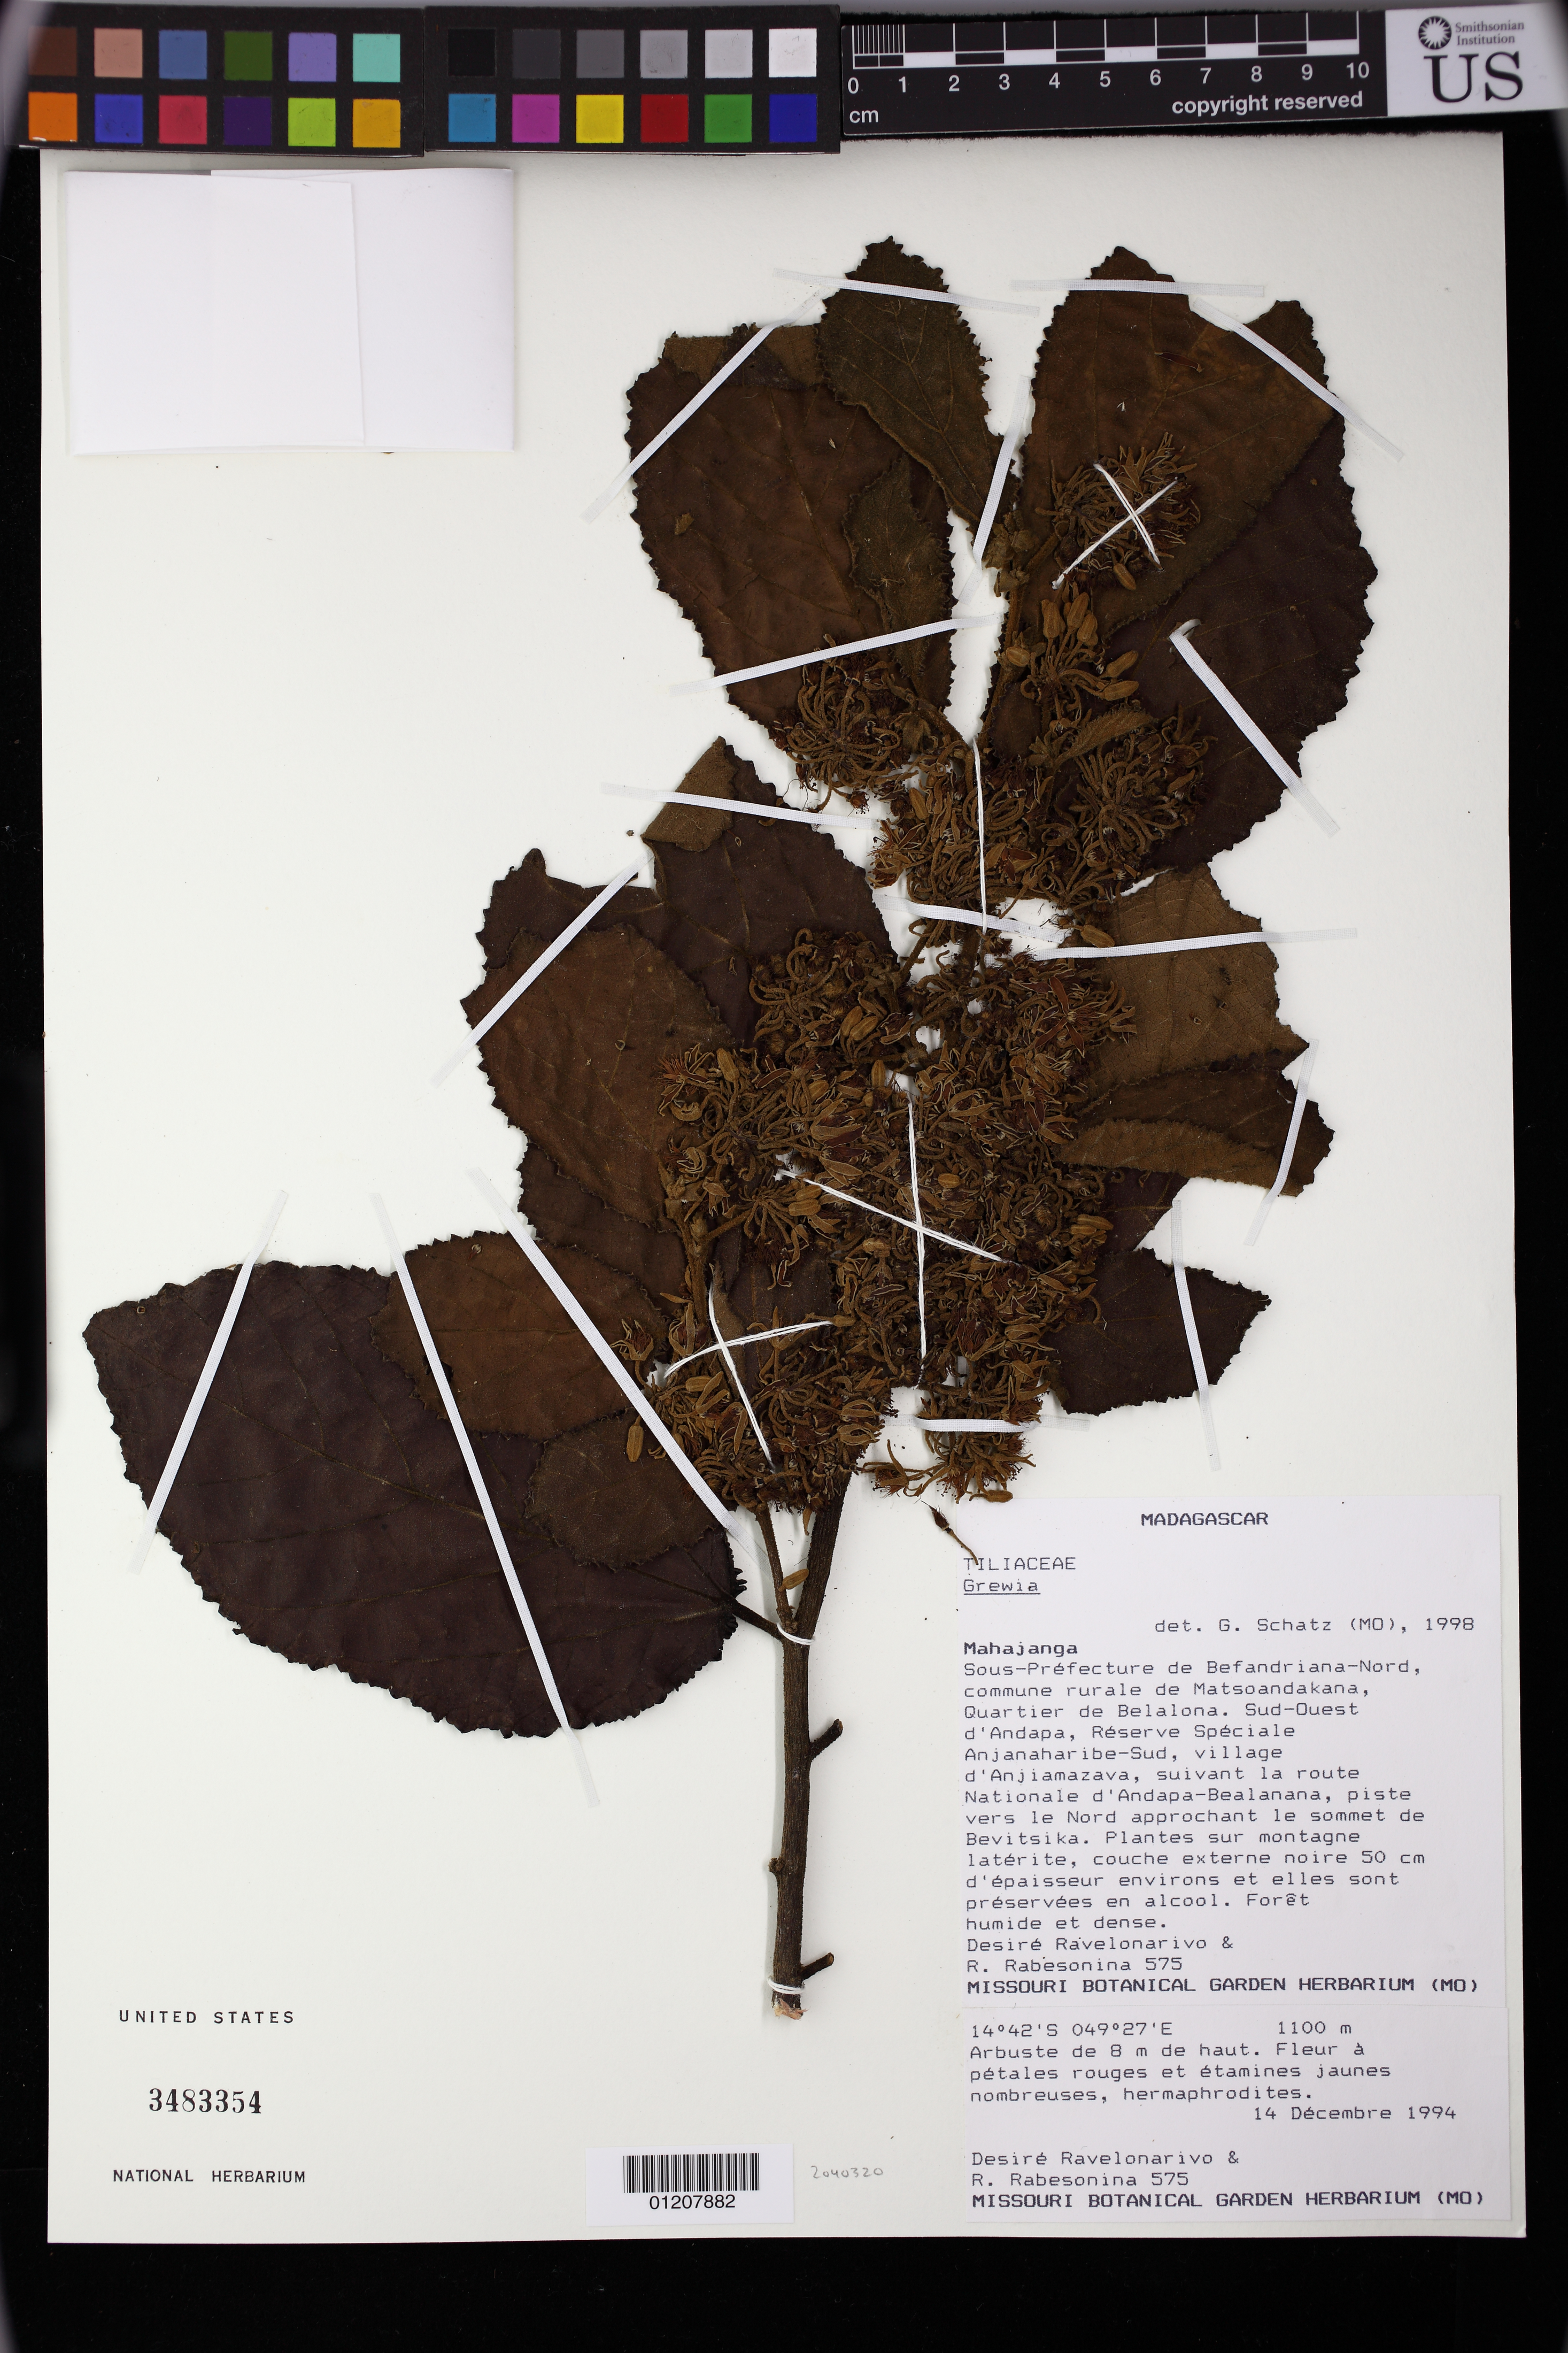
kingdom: Plantae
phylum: Tracheophyta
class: Magnoliopsida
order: Malvales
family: Malvaceae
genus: Grewia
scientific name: Grewia apetala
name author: Juss.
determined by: Jourdain-Fievet, L.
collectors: D. Ravelonarivo & R. Rabesonina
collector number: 575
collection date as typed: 14 Dec 1994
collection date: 1994-12-14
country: Madagascar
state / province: Sofia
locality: Mahajanga. Sous-Préfecture de Befandriana-Nord, commune rurale de Matsoandakana, Quartier de Belalona. Sud-Ouest d'Andapa, Réserve Spéciale Anjanaharibe-Sud, village d'Anjiamazava, suivant la route Nationale d'Andapa-Bealanana, piste vers le nord appro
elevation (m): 1100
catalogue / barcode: US 3483354